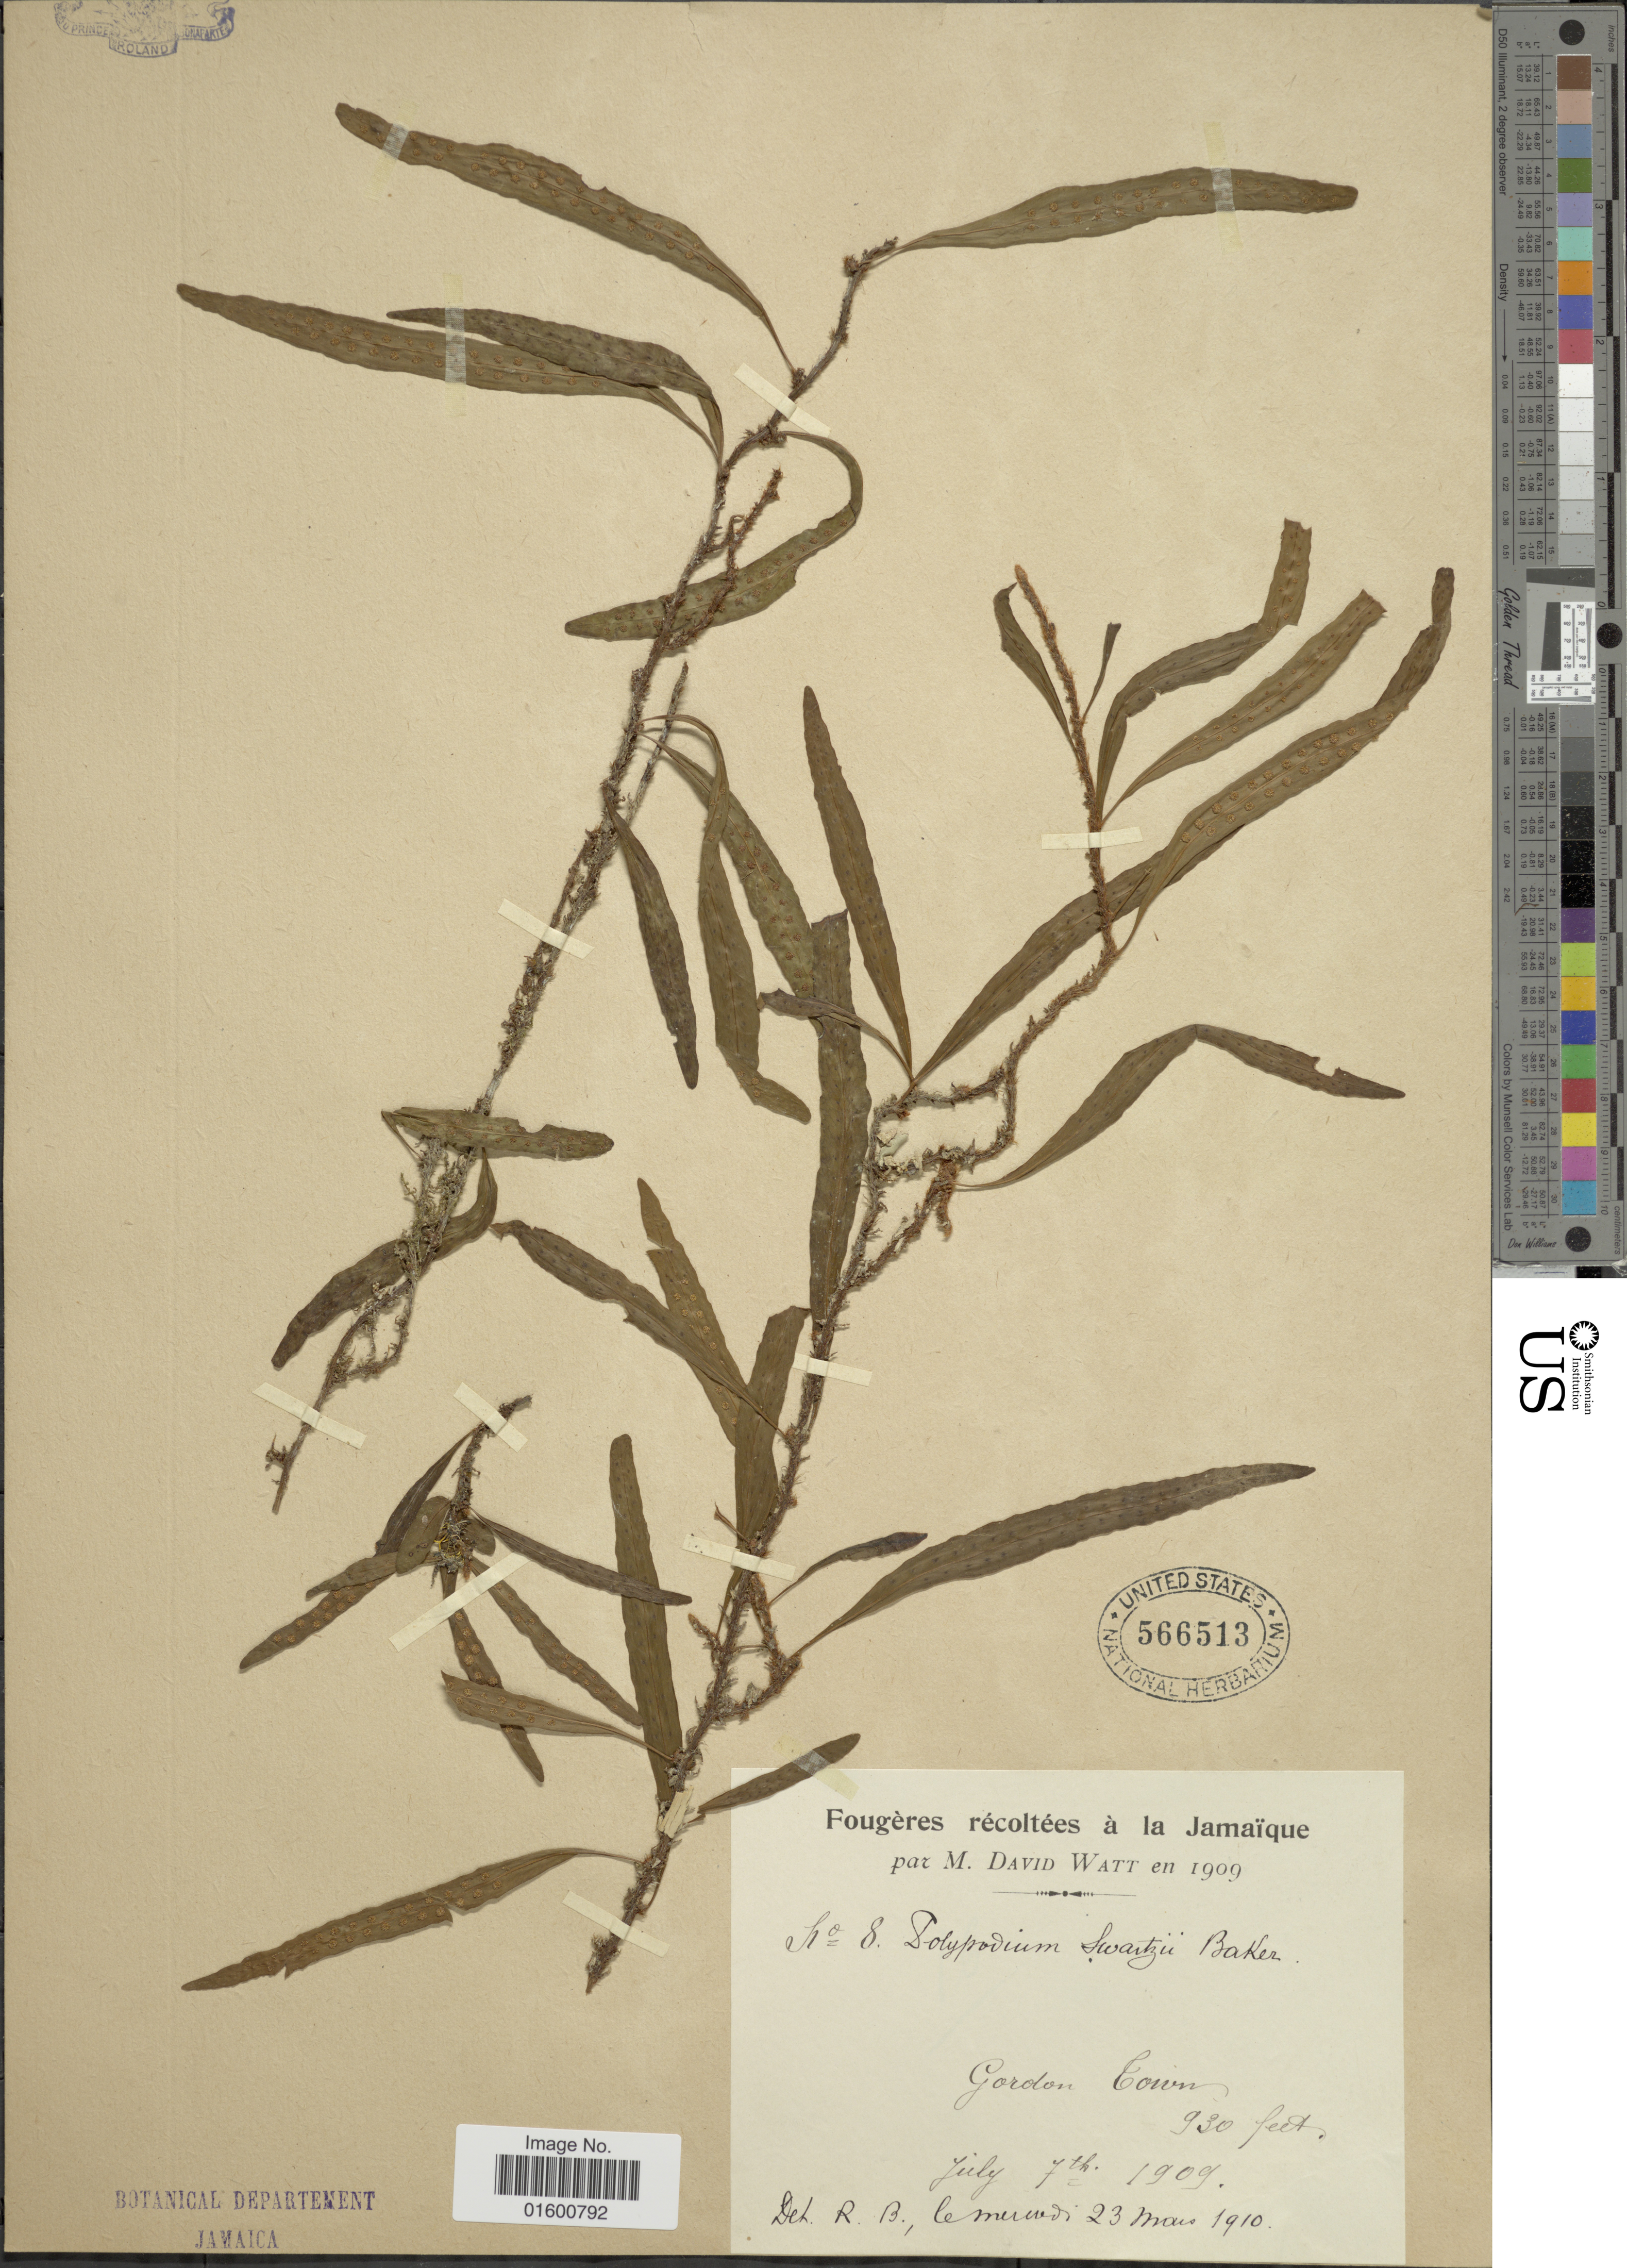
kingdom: Plantae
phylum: Tracheophyta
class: Polypodiopsida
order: Polypodiales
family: Polypodiaceae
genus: Microgramma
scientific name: Microgramma heterophylla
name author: (L.) Wherry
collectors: M. Watt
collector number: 8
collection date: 1909-07-17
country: Jamaica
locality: Jamaique, Gordon Town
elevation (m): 283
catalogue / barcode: US 566513